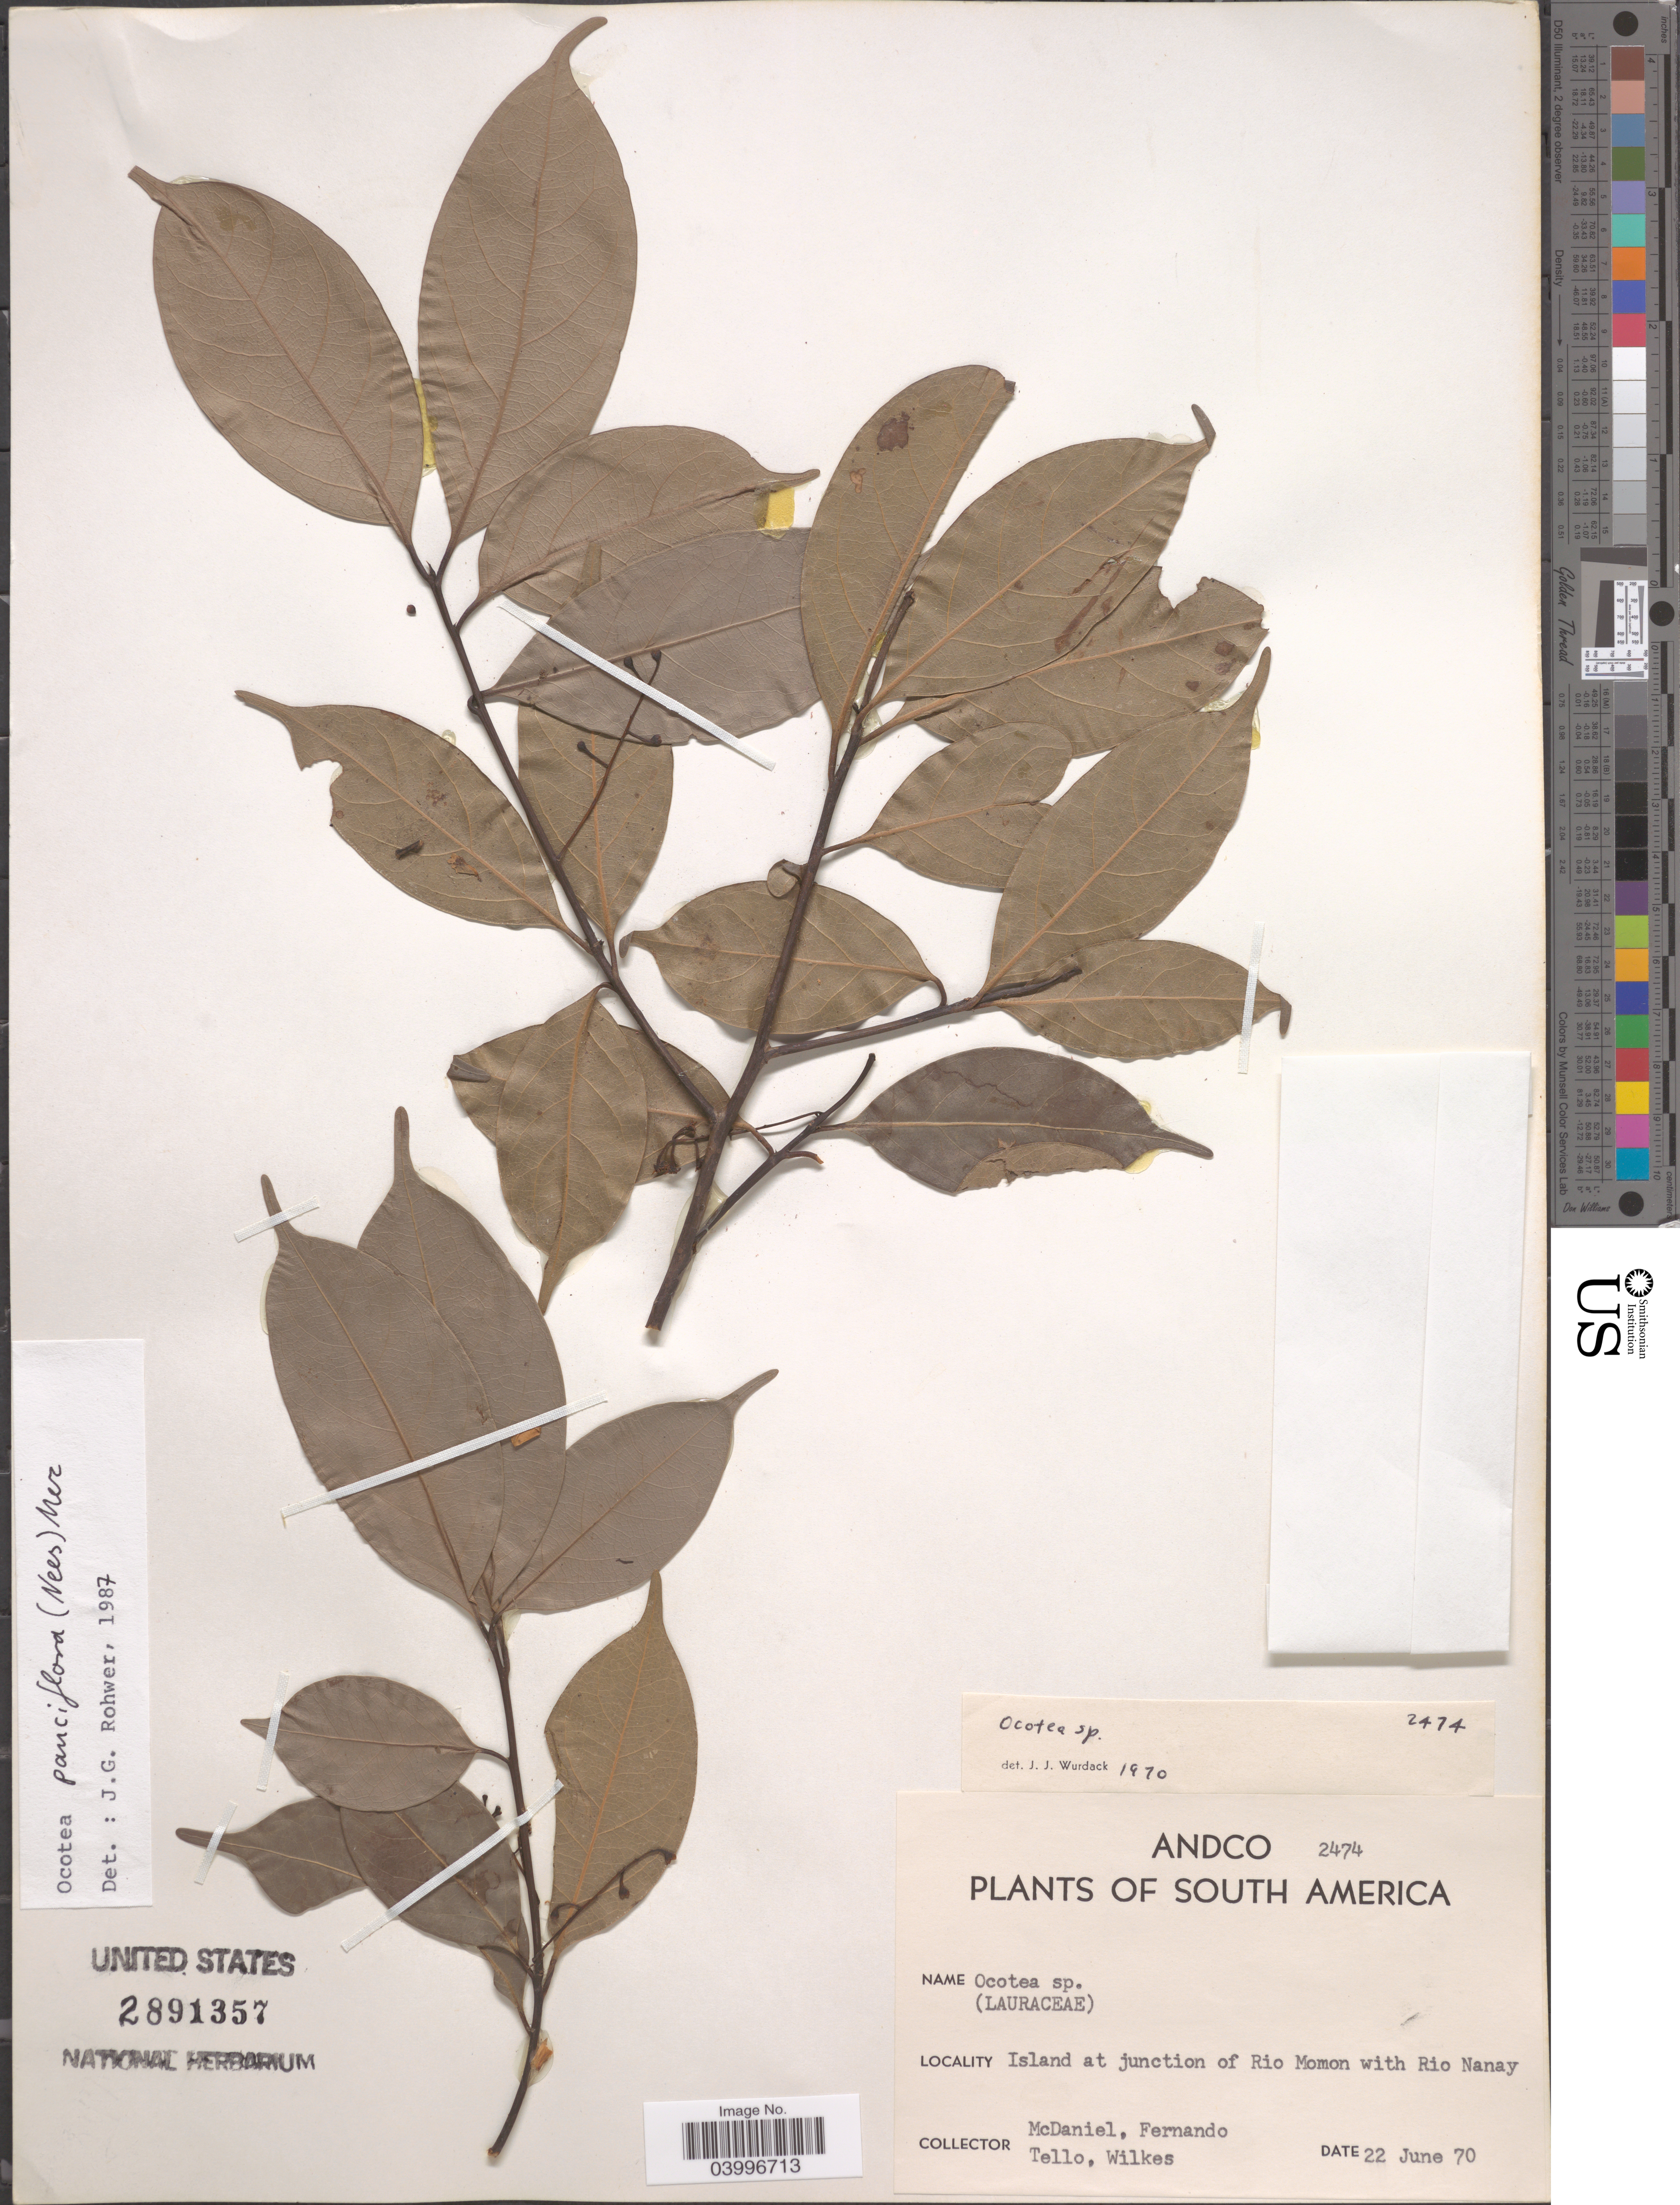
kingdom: Plantae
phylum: Tracheophyta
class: Magnoliopsida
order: Laurales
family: Lauraceae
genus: Ocotea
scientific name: Ocotea pauciflora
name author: (Nees) Mez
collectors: -- McDaniel, -- Fernando, -. Tello & Wilkes Explor. Exped.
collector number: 2474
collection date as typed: Transcribed d/m/y: 22/6/70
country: Peru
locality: Island at junction of Rio Momon with Rio Nanay.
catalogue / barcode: US 2891357